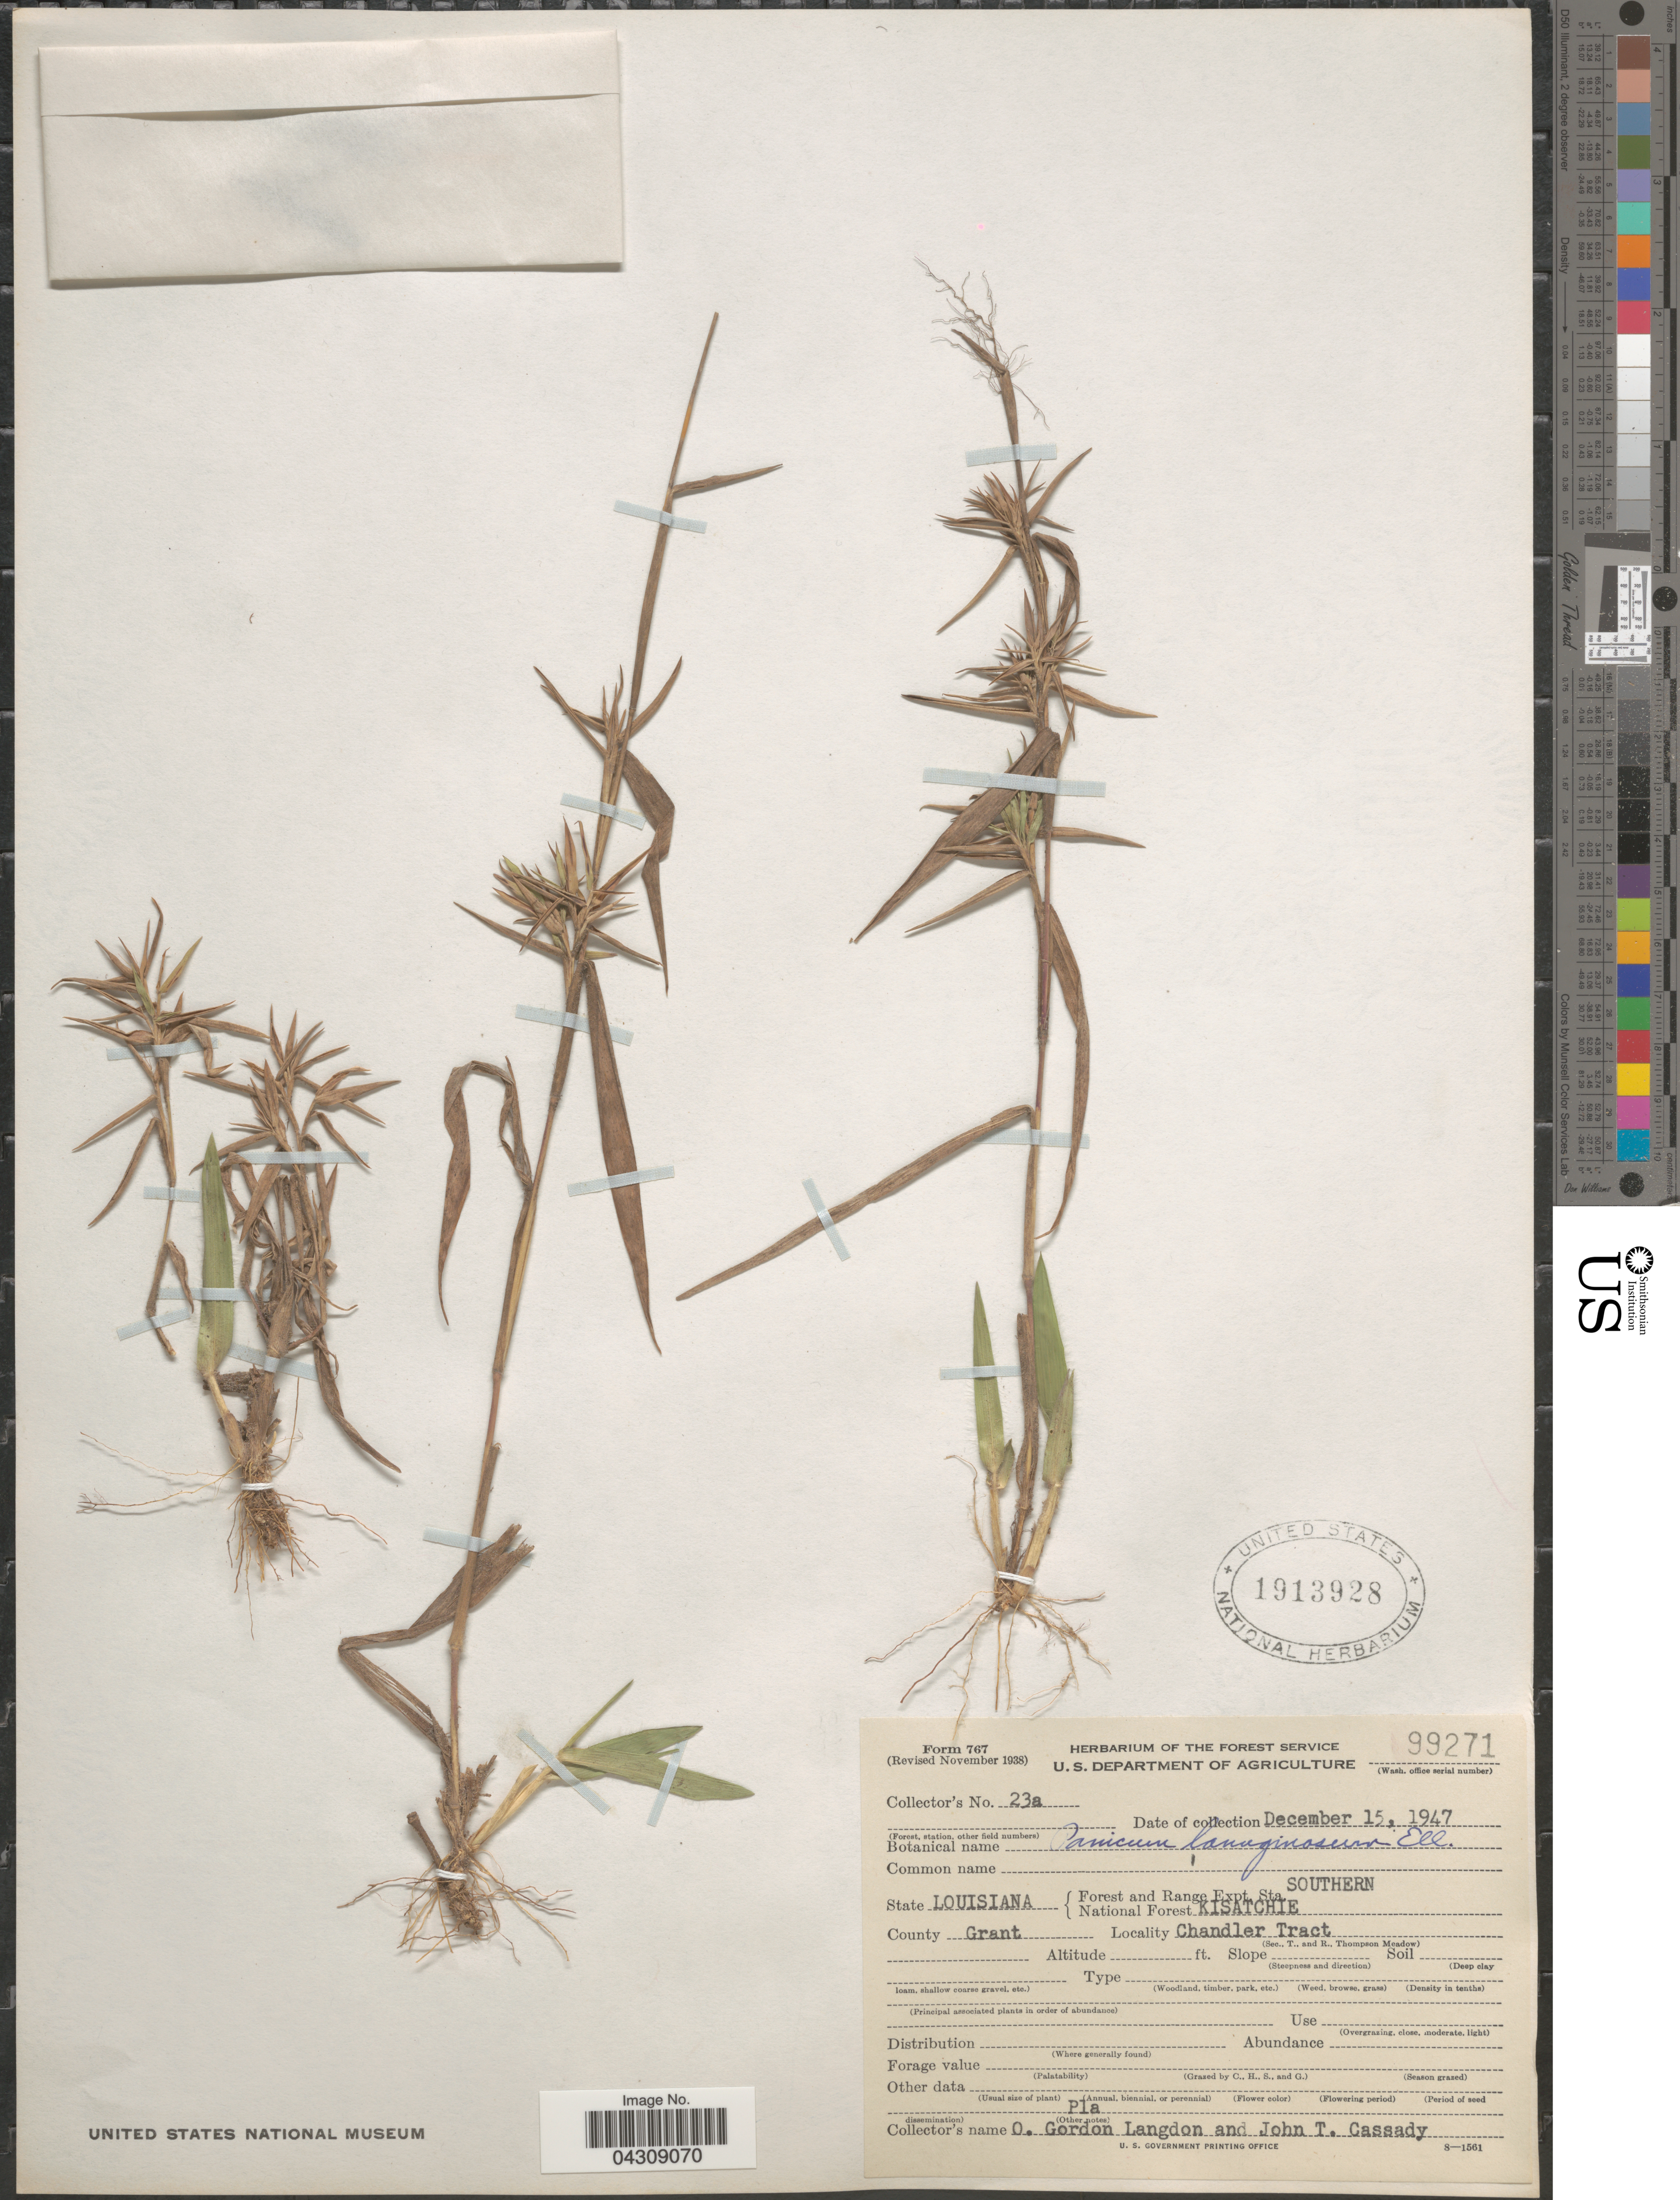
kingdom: Plantae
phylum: Tracheophyta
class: Liliopsida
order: Poales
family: Poaceae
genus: Dichanthelium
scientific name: Dichanthelium acuminatum var. acuminatum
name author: (Sw.) Gould & C.A. Clark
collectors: O. Langdon & J. Cassady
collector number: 23a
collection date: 1947-12-15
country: United States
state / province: Louisiana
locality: Forest and Range Expt. Sta. National Forest Southern Kisatchie. County Grant. Chandler Tract.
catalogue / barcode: US 1913928